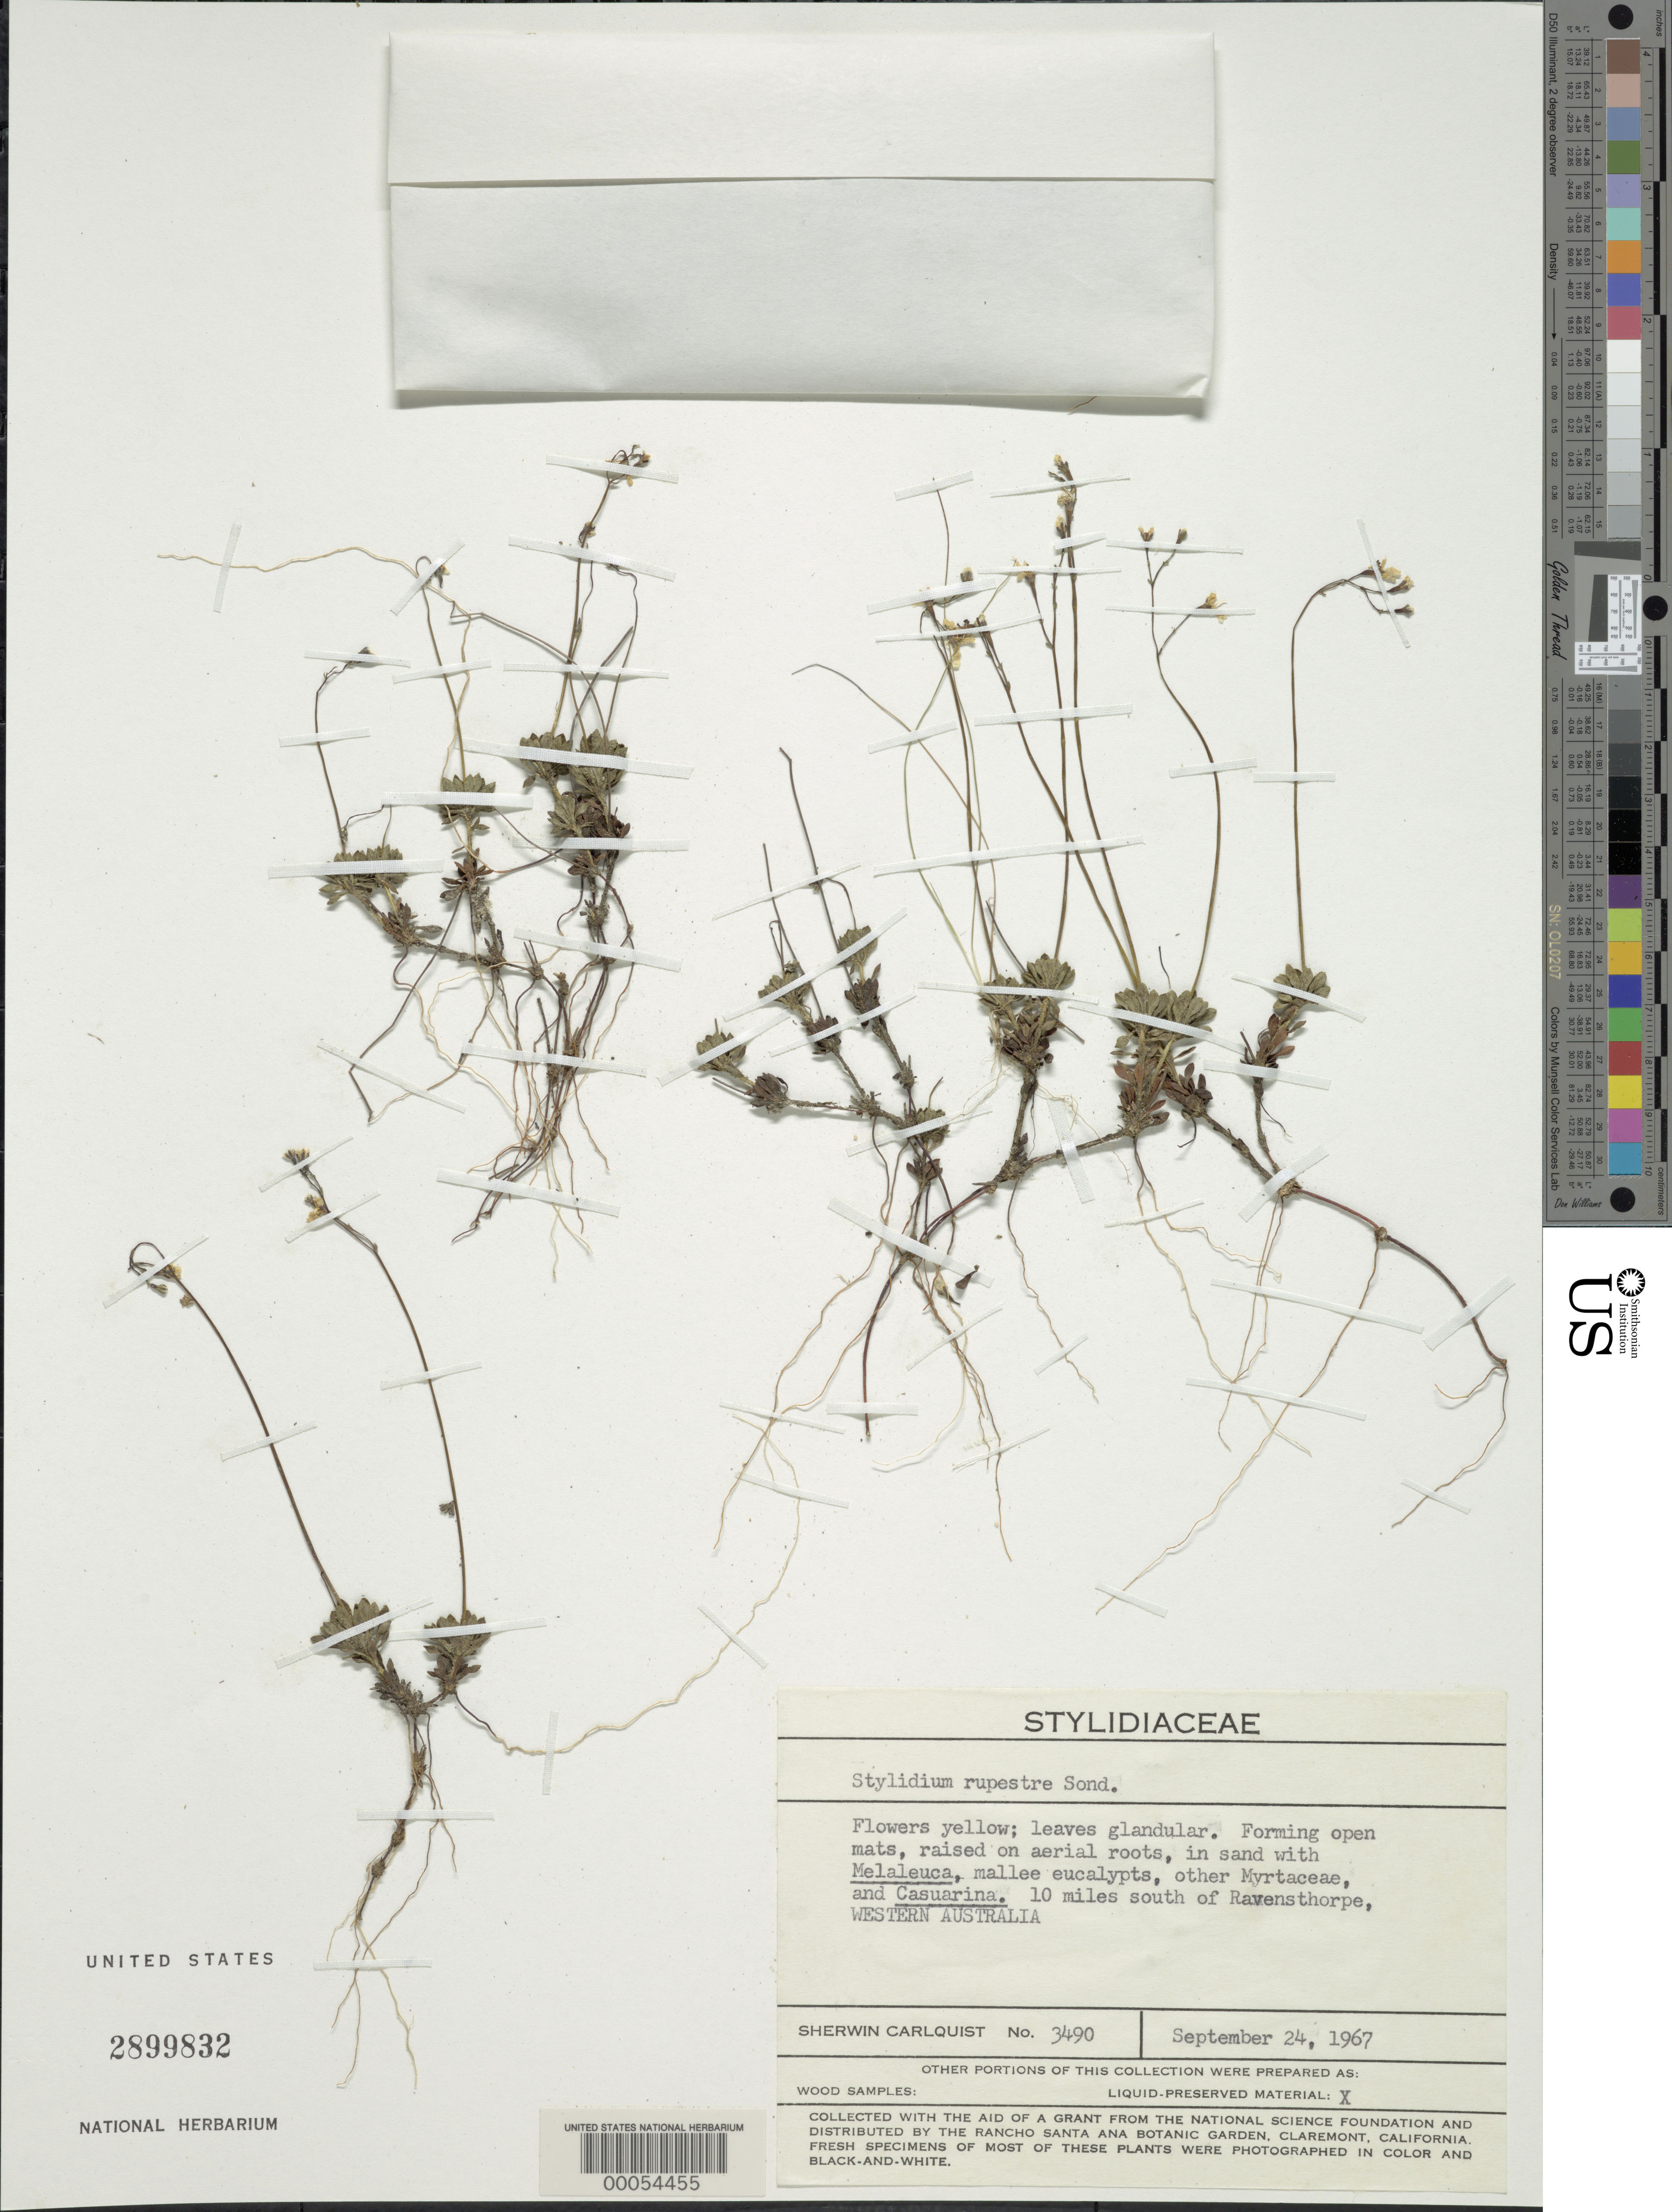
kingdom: Plantae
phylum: Tracheophyta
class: Magnoliopsida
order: Asterales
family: Stylidiaceae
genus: Stylidium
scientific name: Stylidium rupestre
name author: Sond.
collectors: S. Carlquist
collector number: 3490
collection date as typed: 24 Sep 1967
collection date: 1967-09-24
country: Australia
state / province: Western Australia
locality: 10 mi s of ravensthorpe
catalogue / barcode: US 2899832